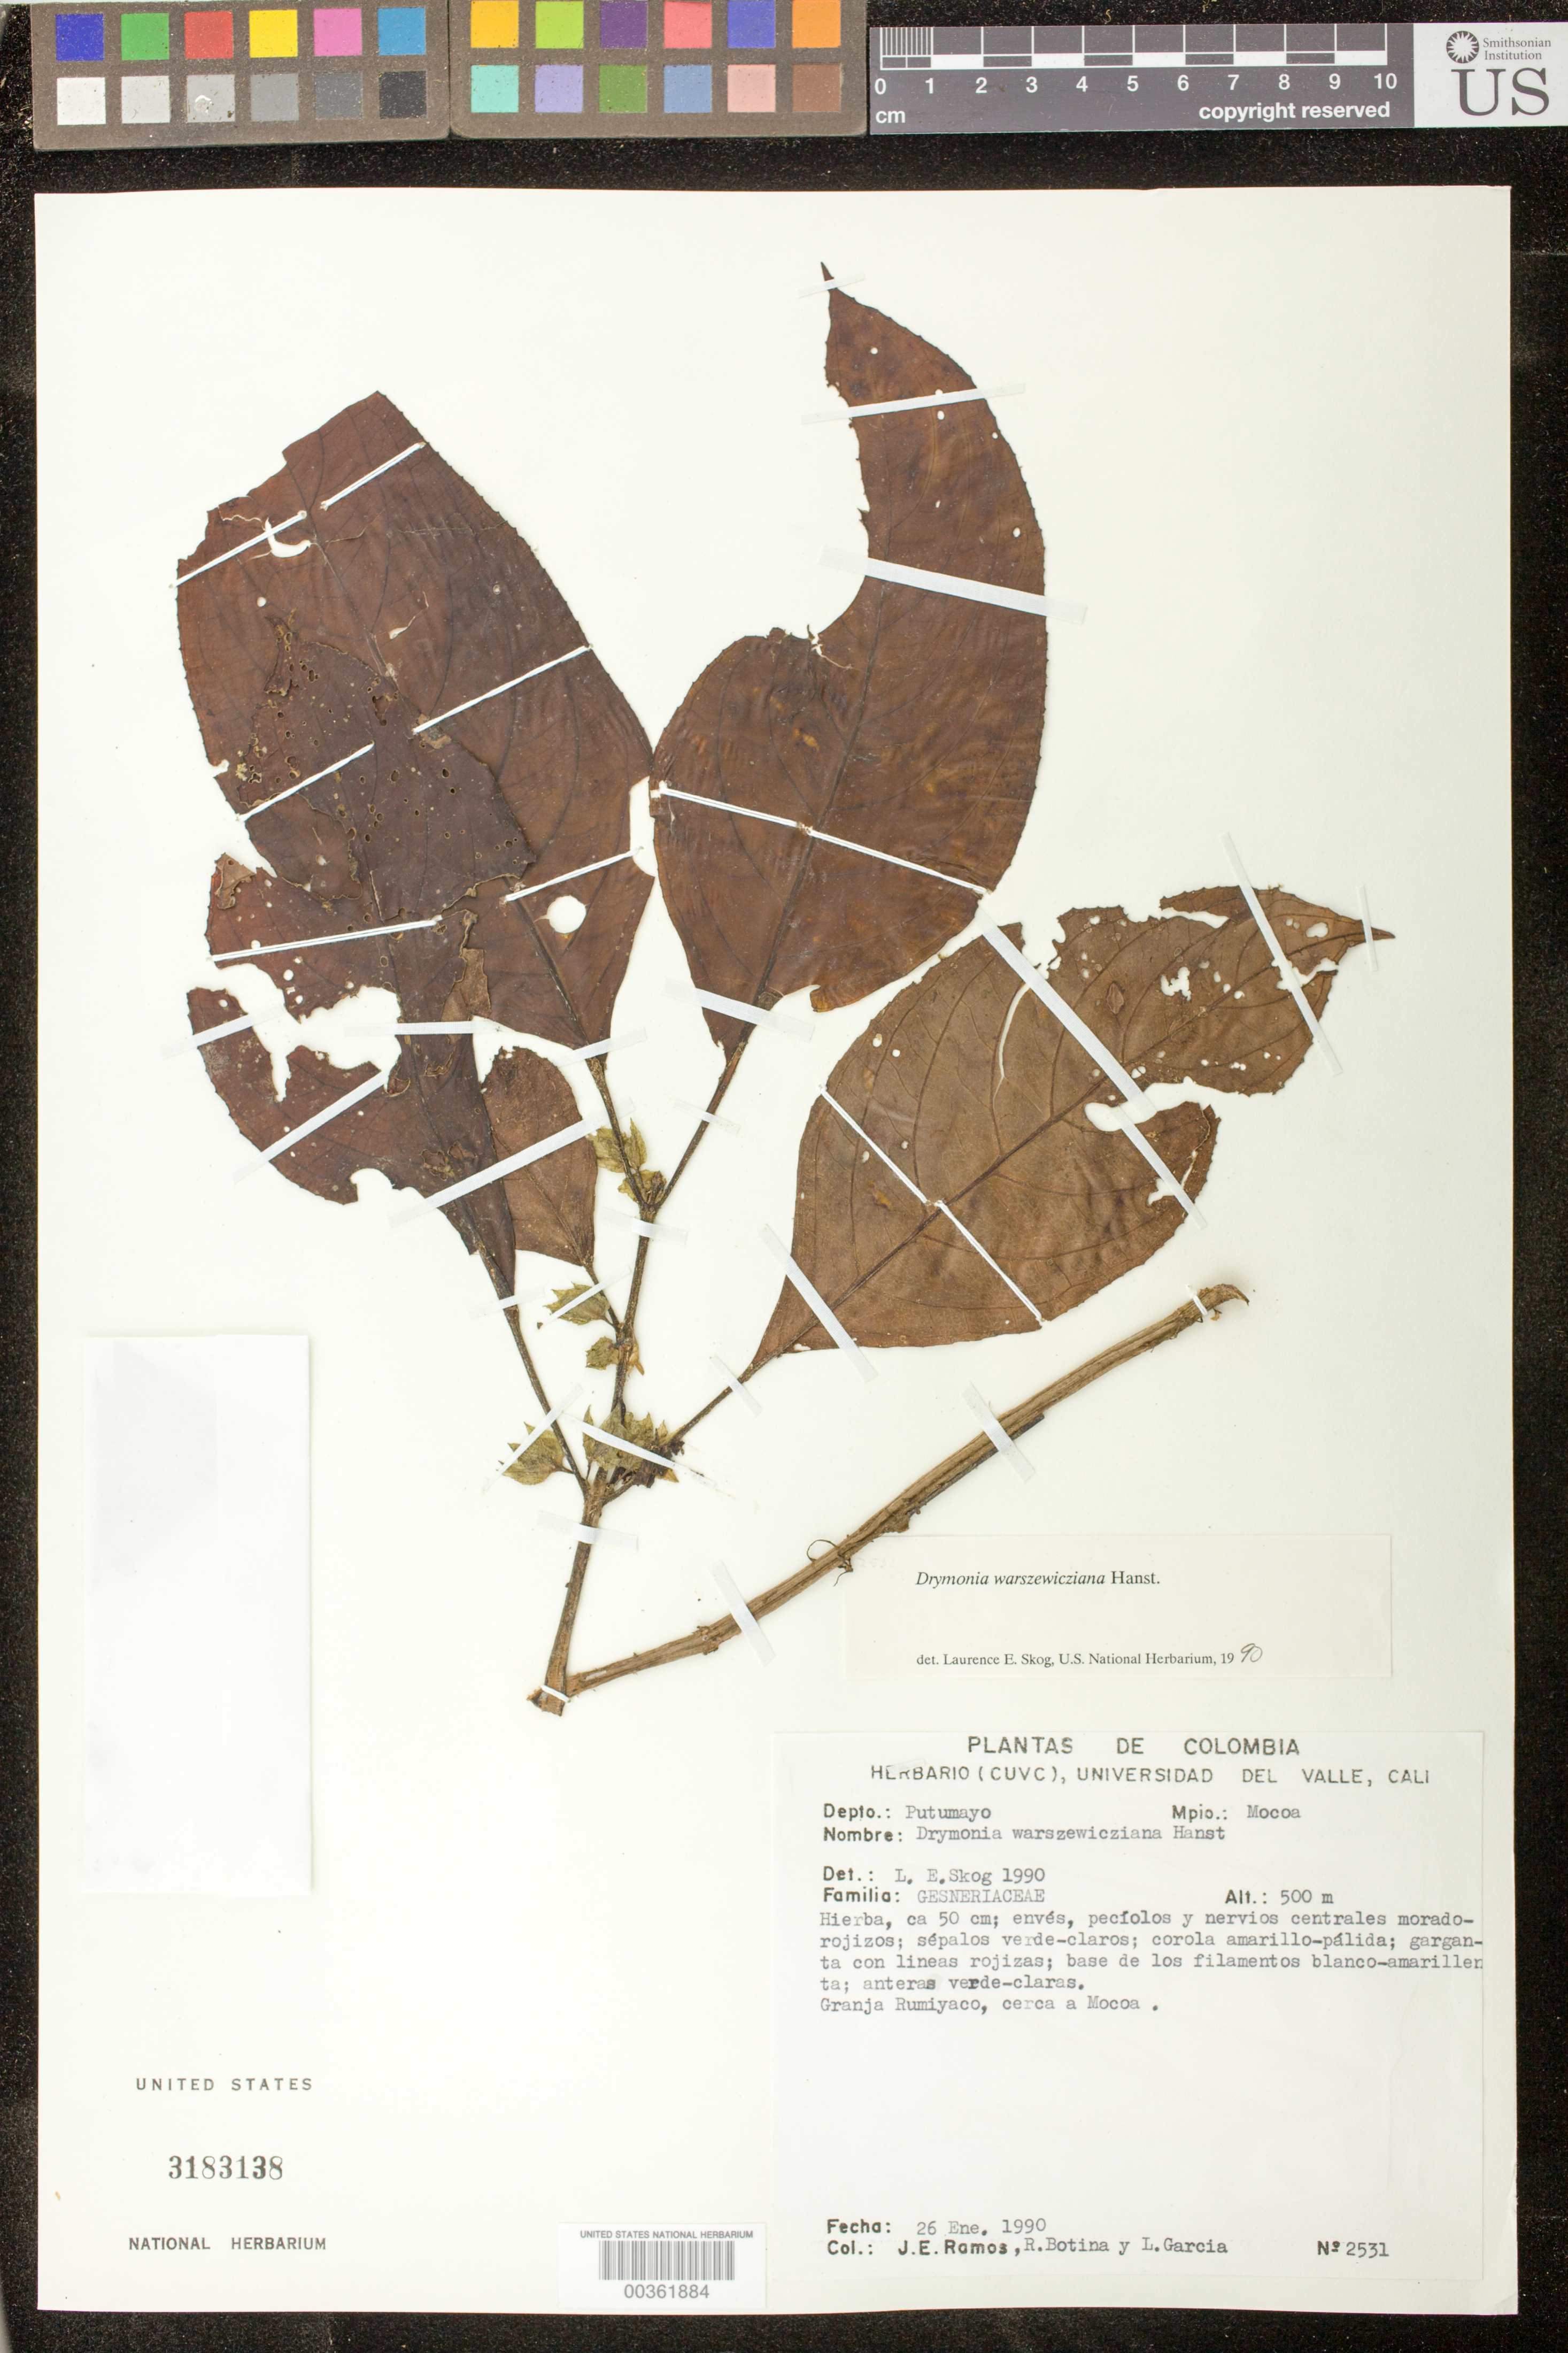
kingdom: Plantae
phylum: Tracheophyta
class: Magnoliopsida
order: Lamiales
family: Gesneriaceae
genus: Drymonia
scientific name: Drymonia warszewicziana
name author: Hanst.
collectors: J. E. Ramos, R. Botina & L. Garcia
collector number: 2531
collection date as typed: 26 Jan 1990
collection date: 1990-01-26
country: Colombia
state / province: Putumayo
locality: Mpio, Mocoa, Granja Rumiyaco, cerca a Mocoa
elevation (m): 500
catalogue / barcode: US 3183138